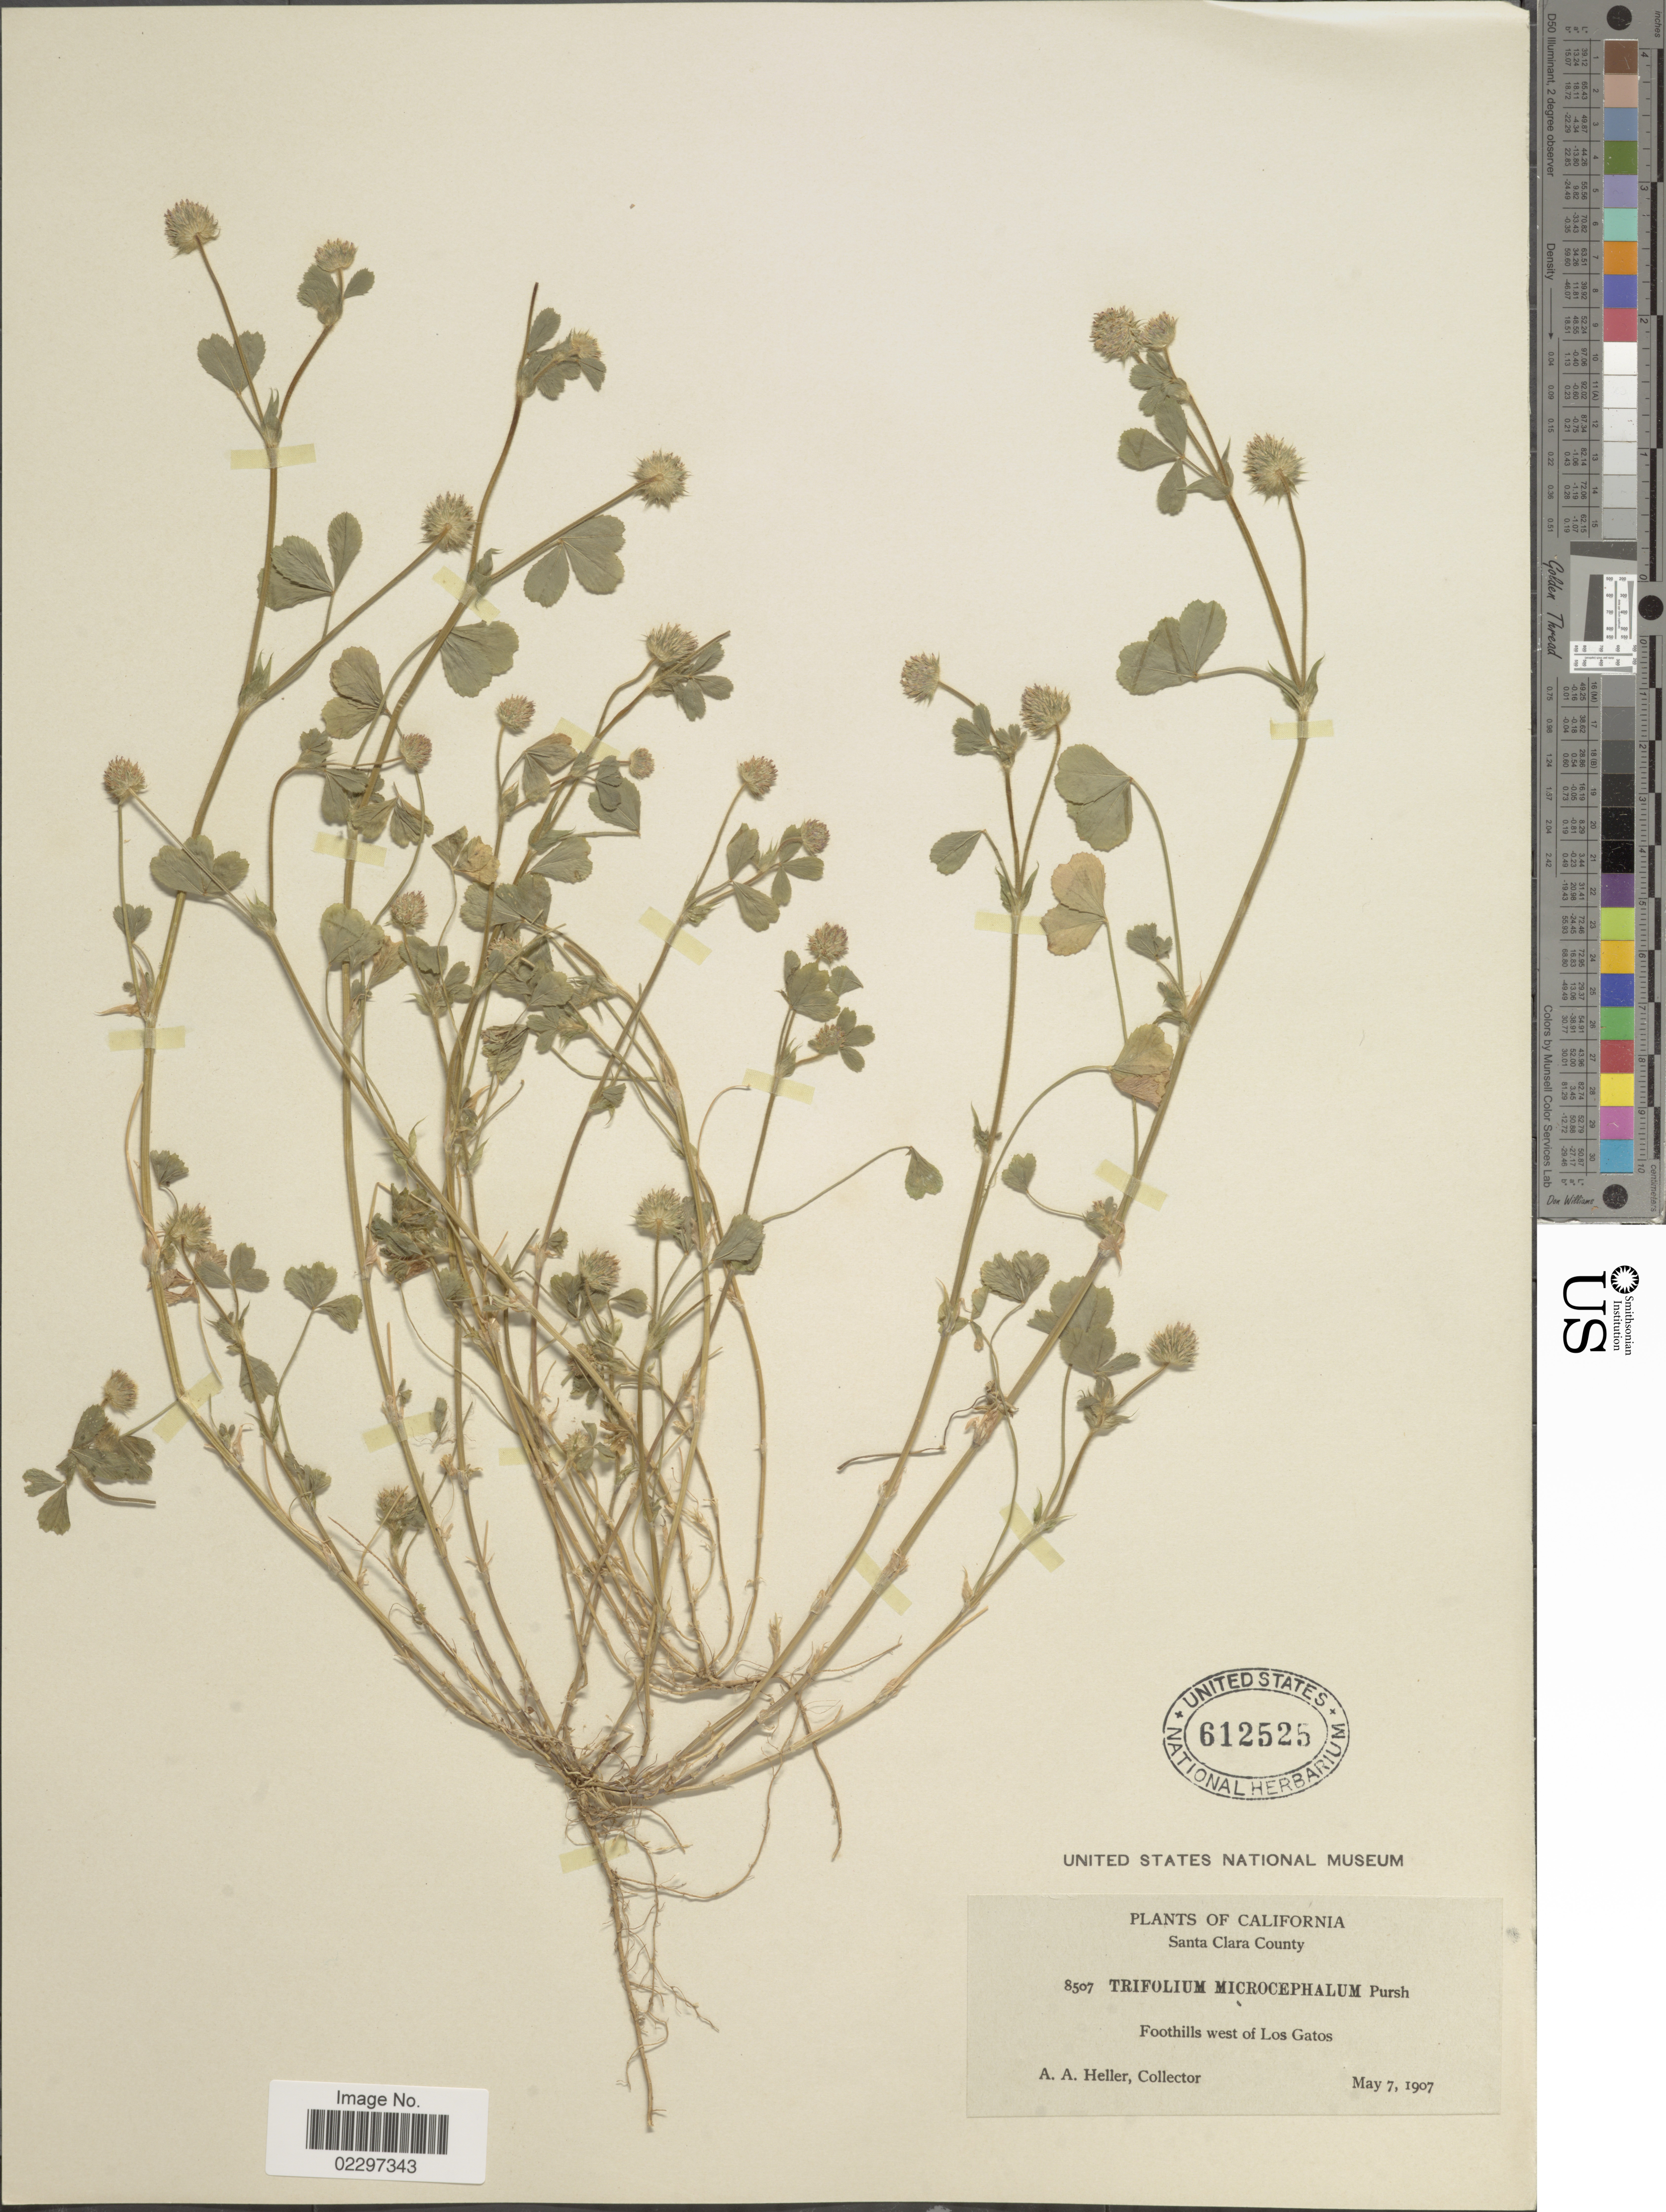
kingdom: Plantae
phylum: Tracheophyta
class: Magnoliopsida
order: Fabales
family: Fabaceae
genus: Trifolium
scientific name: Trifolium microcephalum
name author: Pursh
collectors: A. A. Heller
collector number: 8507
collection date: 1907-05-07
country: United States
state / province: California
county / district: Santa Clara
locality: Santa Clara County. Foothills west of Los Gatos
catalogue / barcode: US 612525